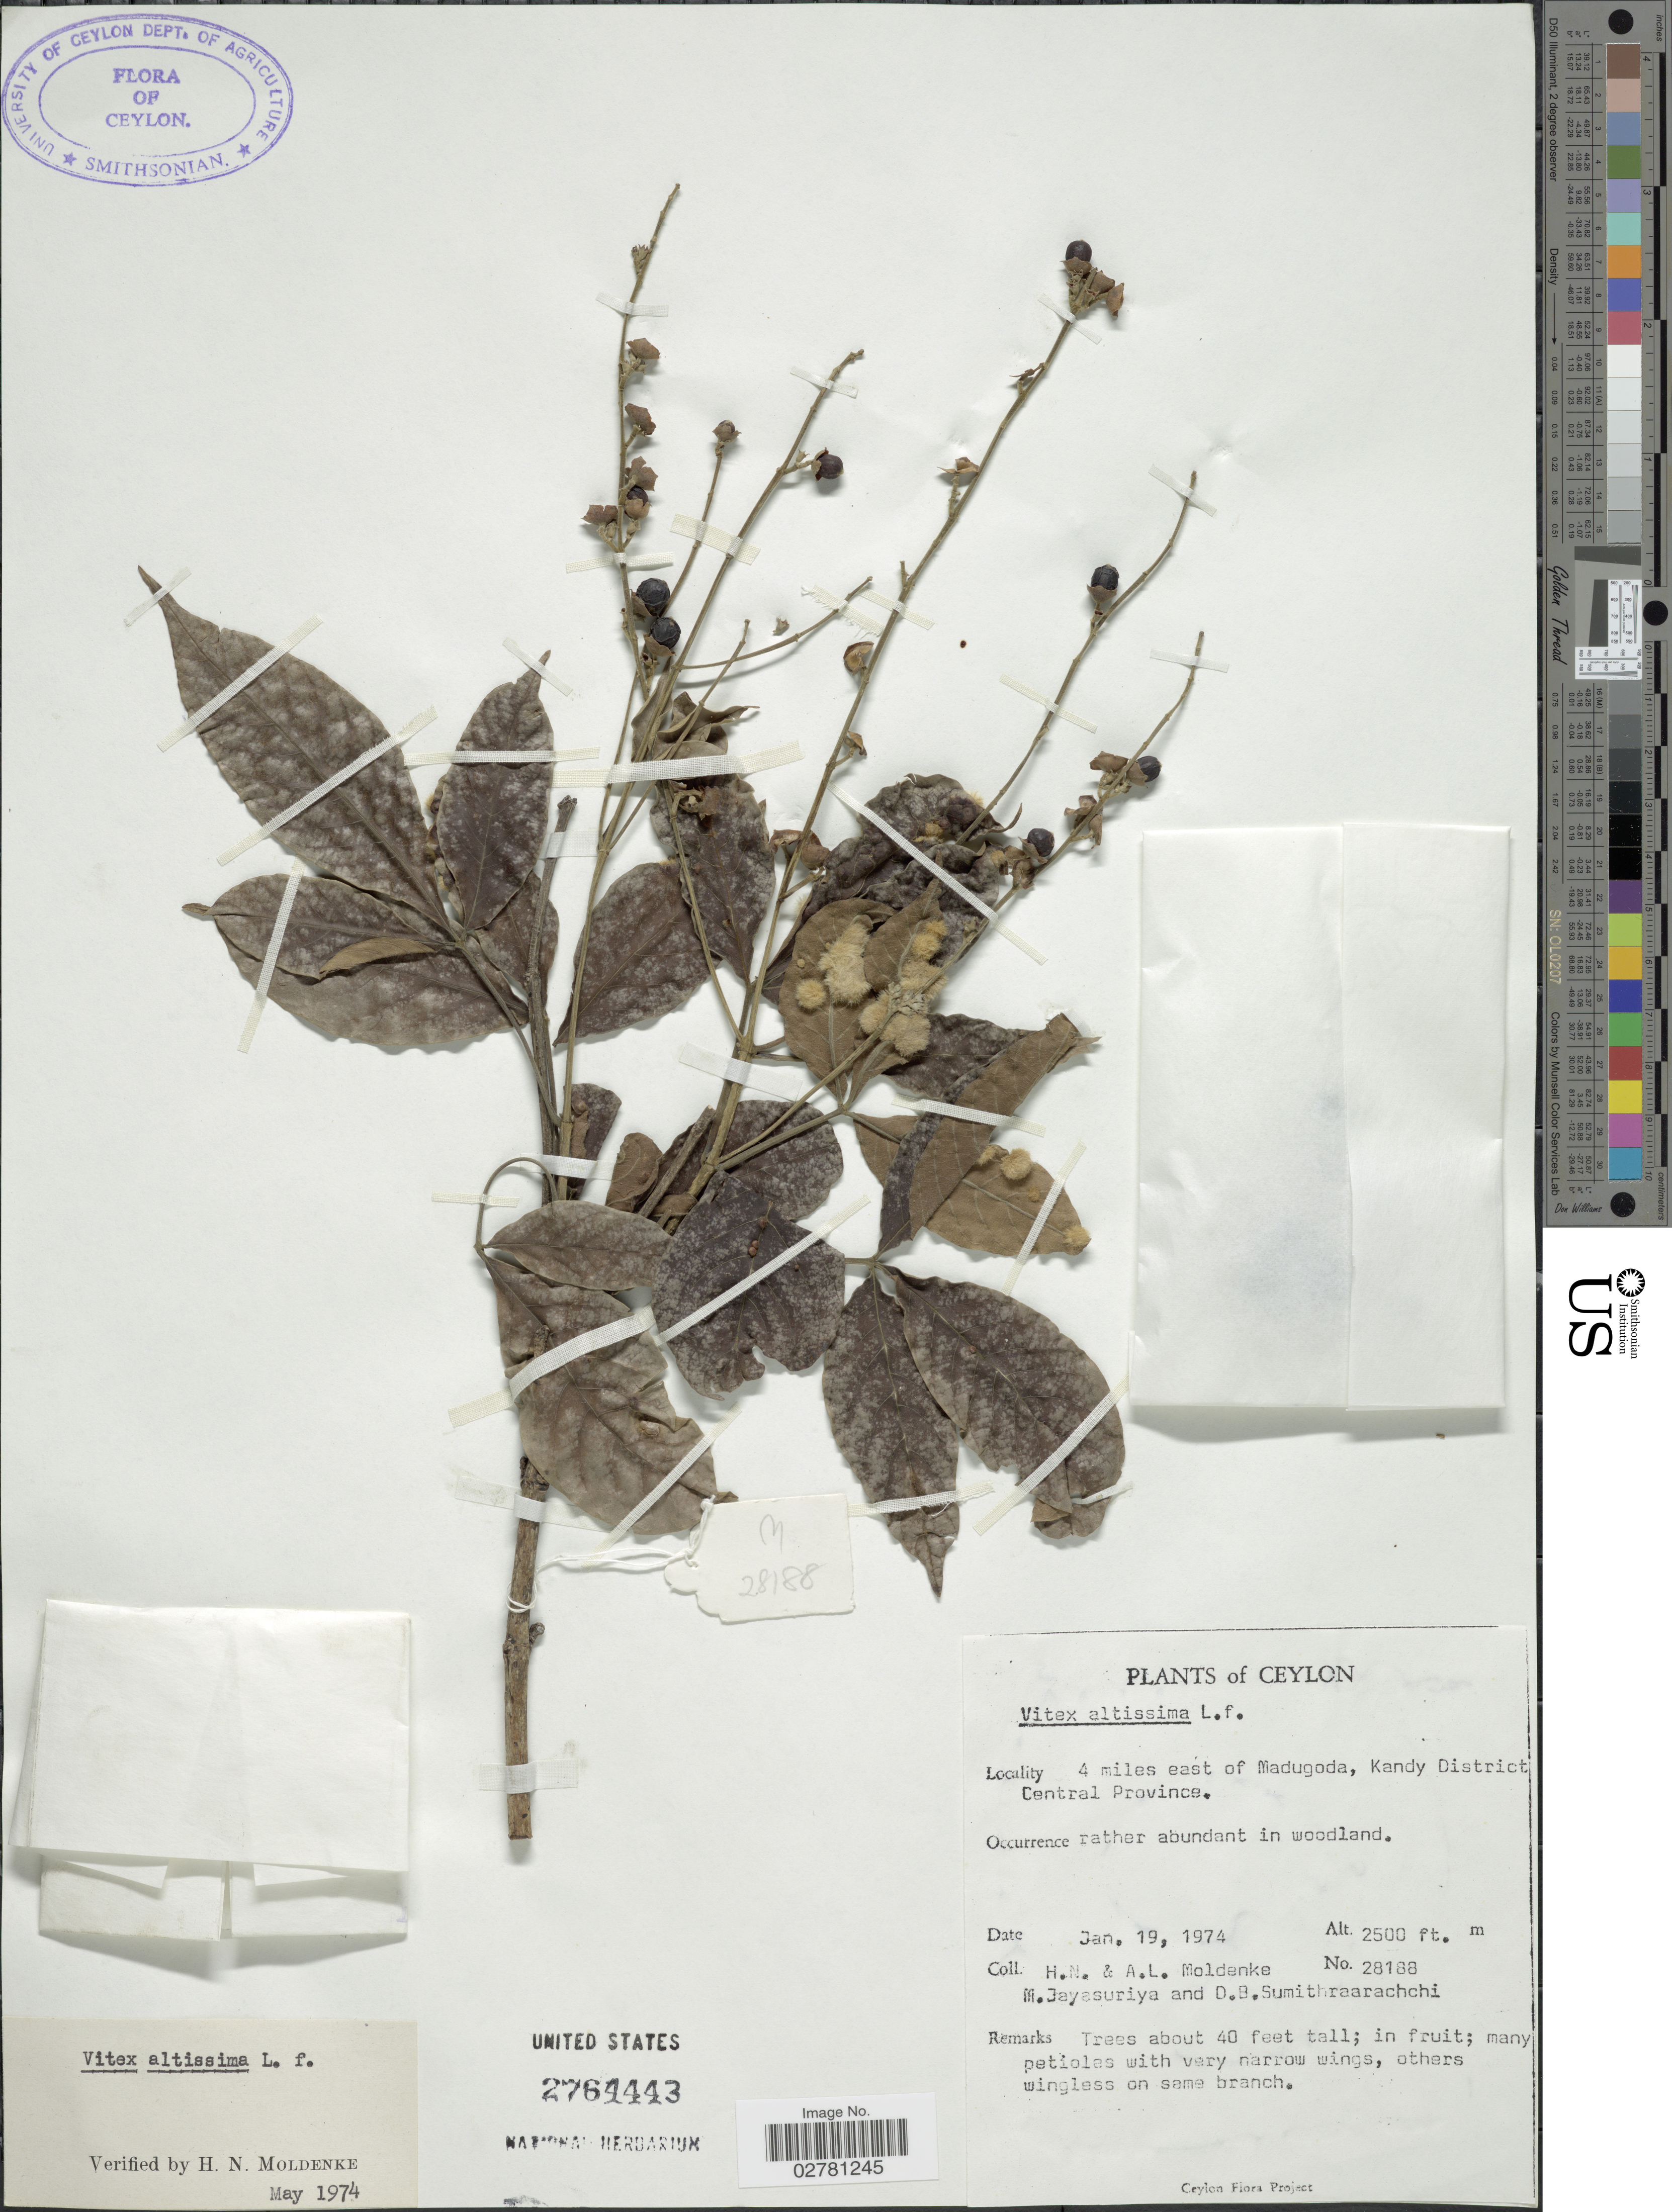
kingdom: Plantae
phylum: Tracheophyta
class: Magnoliopsida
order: Lamiales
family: Lamiaceae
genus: Vitex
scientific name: Vitex altissima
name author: L. f.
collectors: H. N. Moldenke, A. L. Moldenke, M. Jayasuriya & D. B. Sumithraarachchi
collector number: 28188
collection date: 1974-01-19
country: Sri Lanka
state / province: Central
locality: Ceylon. 4 miles east of Madugoda, Kandy District.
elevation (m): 762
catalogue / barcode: US 2764443